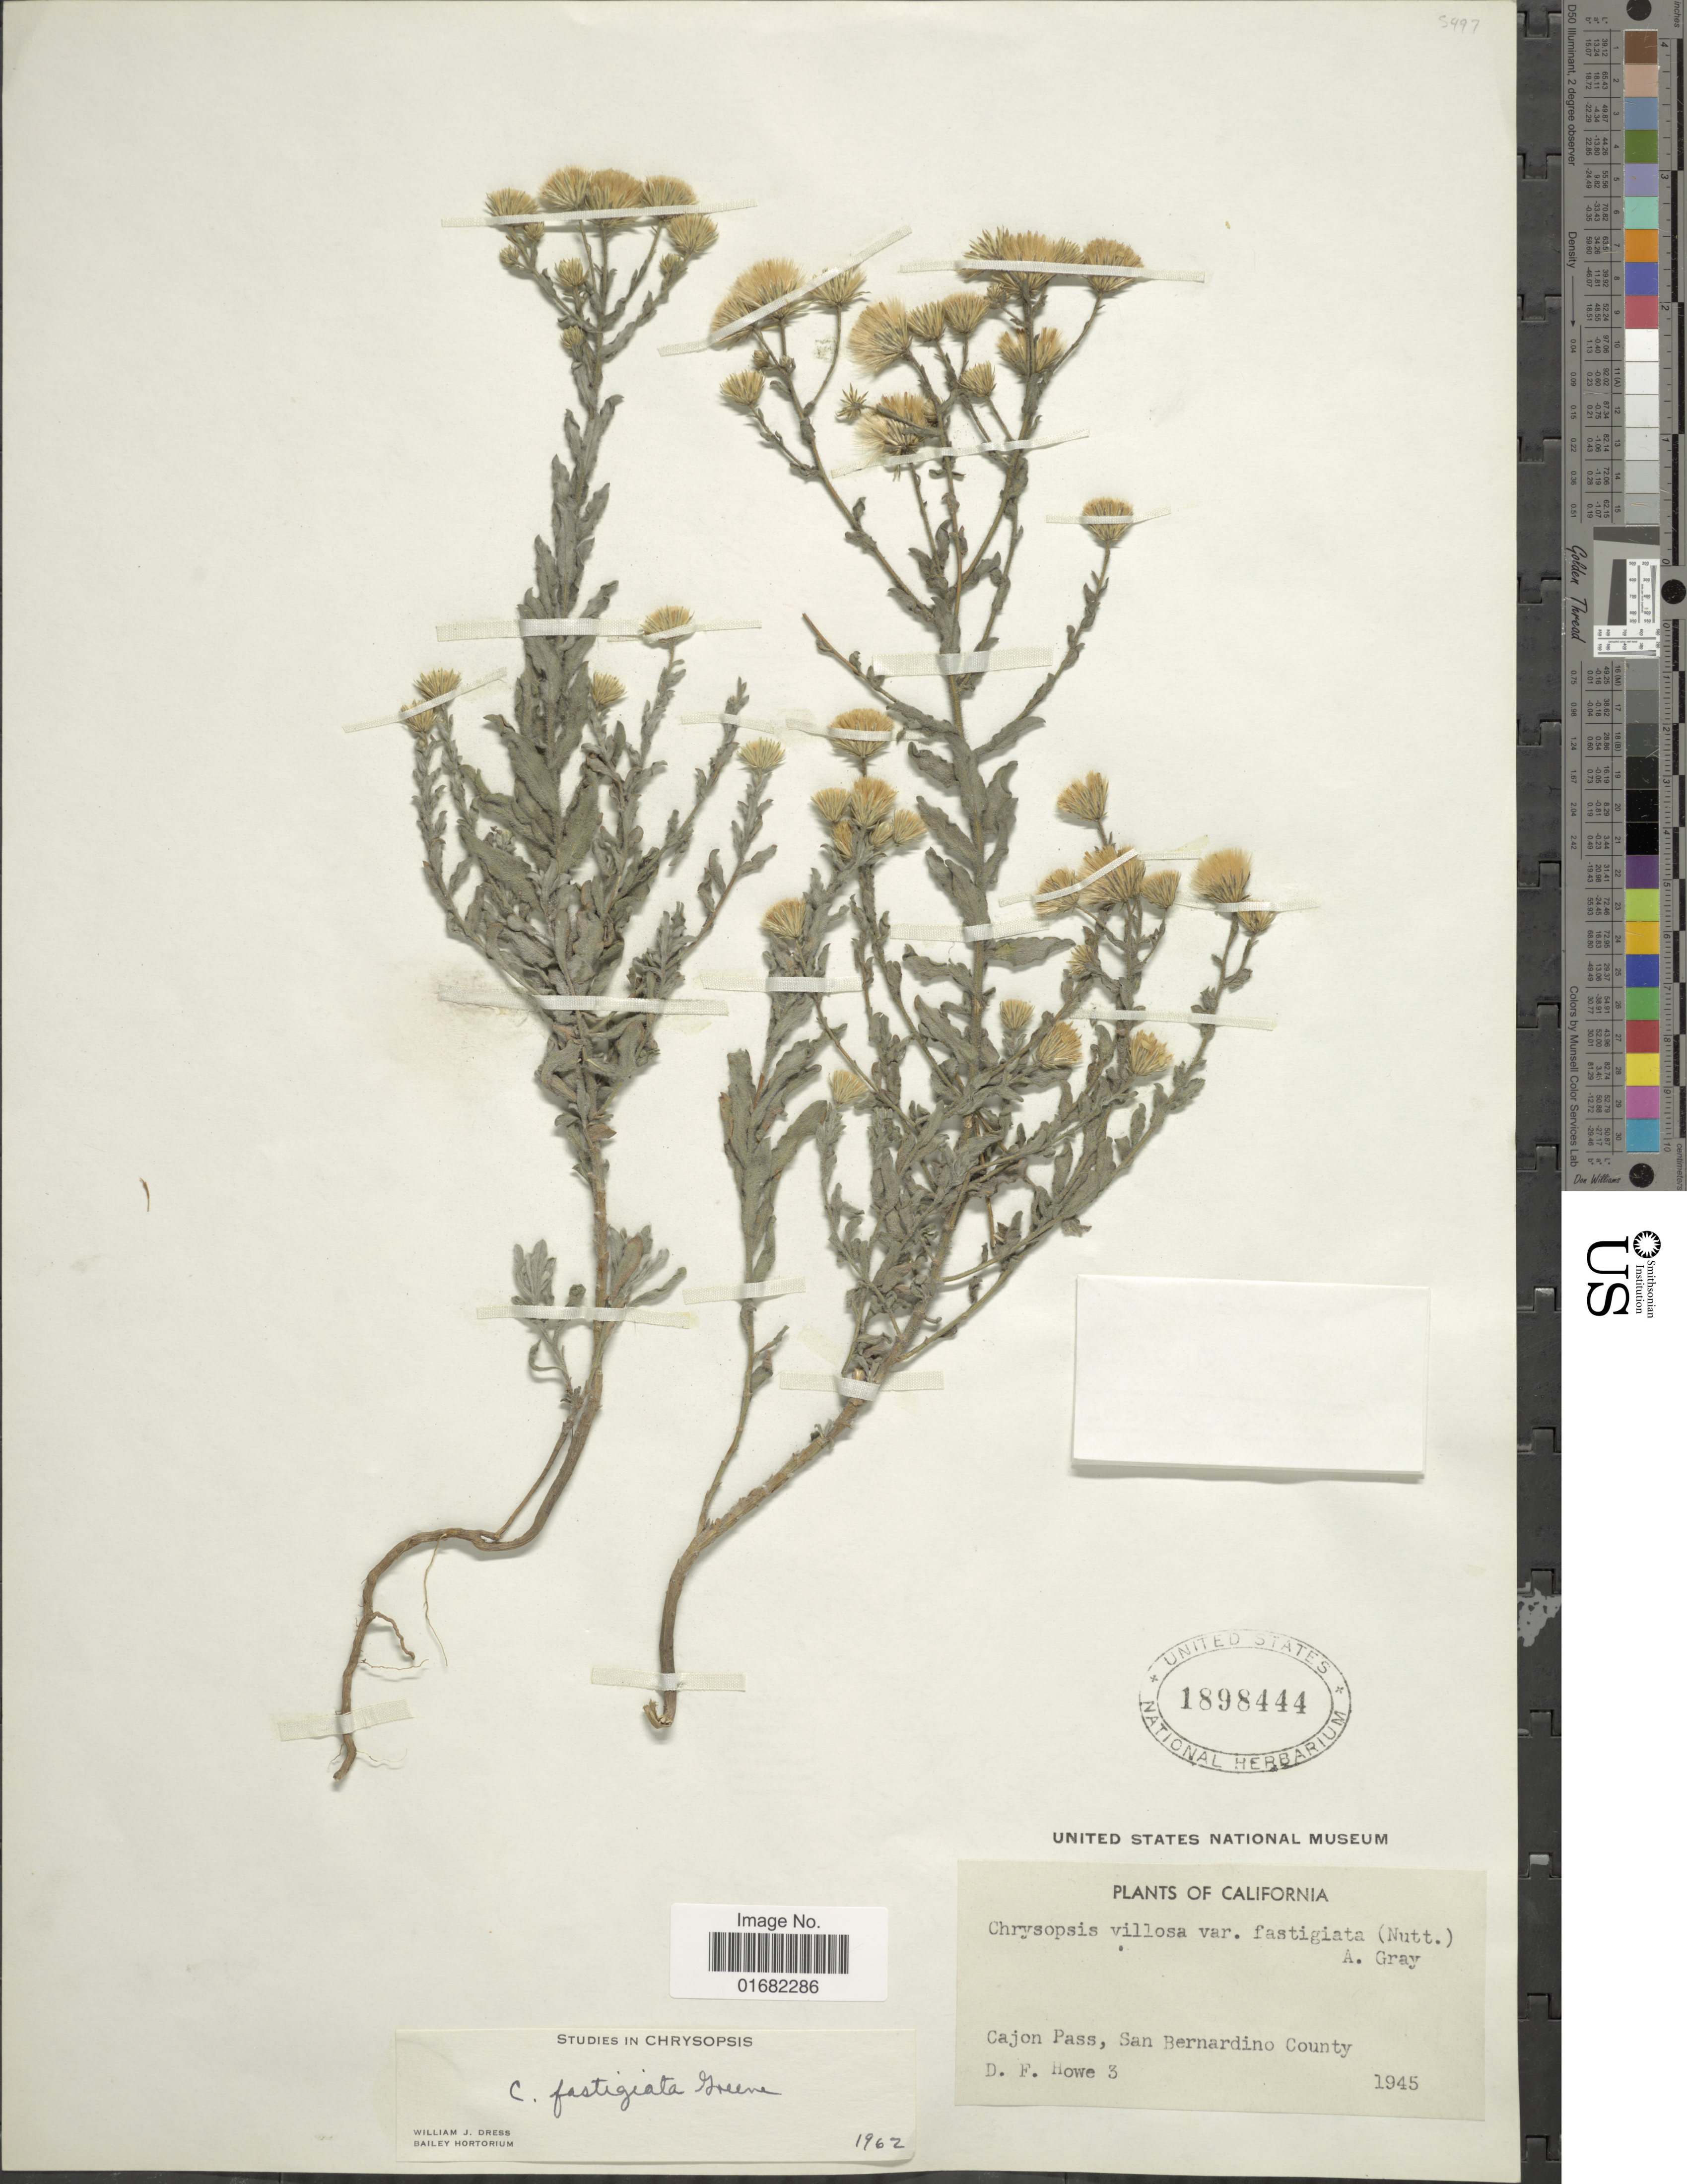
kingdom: Plantae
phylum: Tracheophyta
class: Magnoliopsida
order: Asterales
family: Asteraceae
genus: Heterotheca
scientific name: Heterotheca fastigiata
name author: (Greene) V.L. Harms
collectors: D. Howe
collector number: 3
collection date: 1945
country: United States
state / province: California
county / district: San Bernardino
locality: Cajon Pass, San Bernardino County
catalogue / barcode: US 1898444